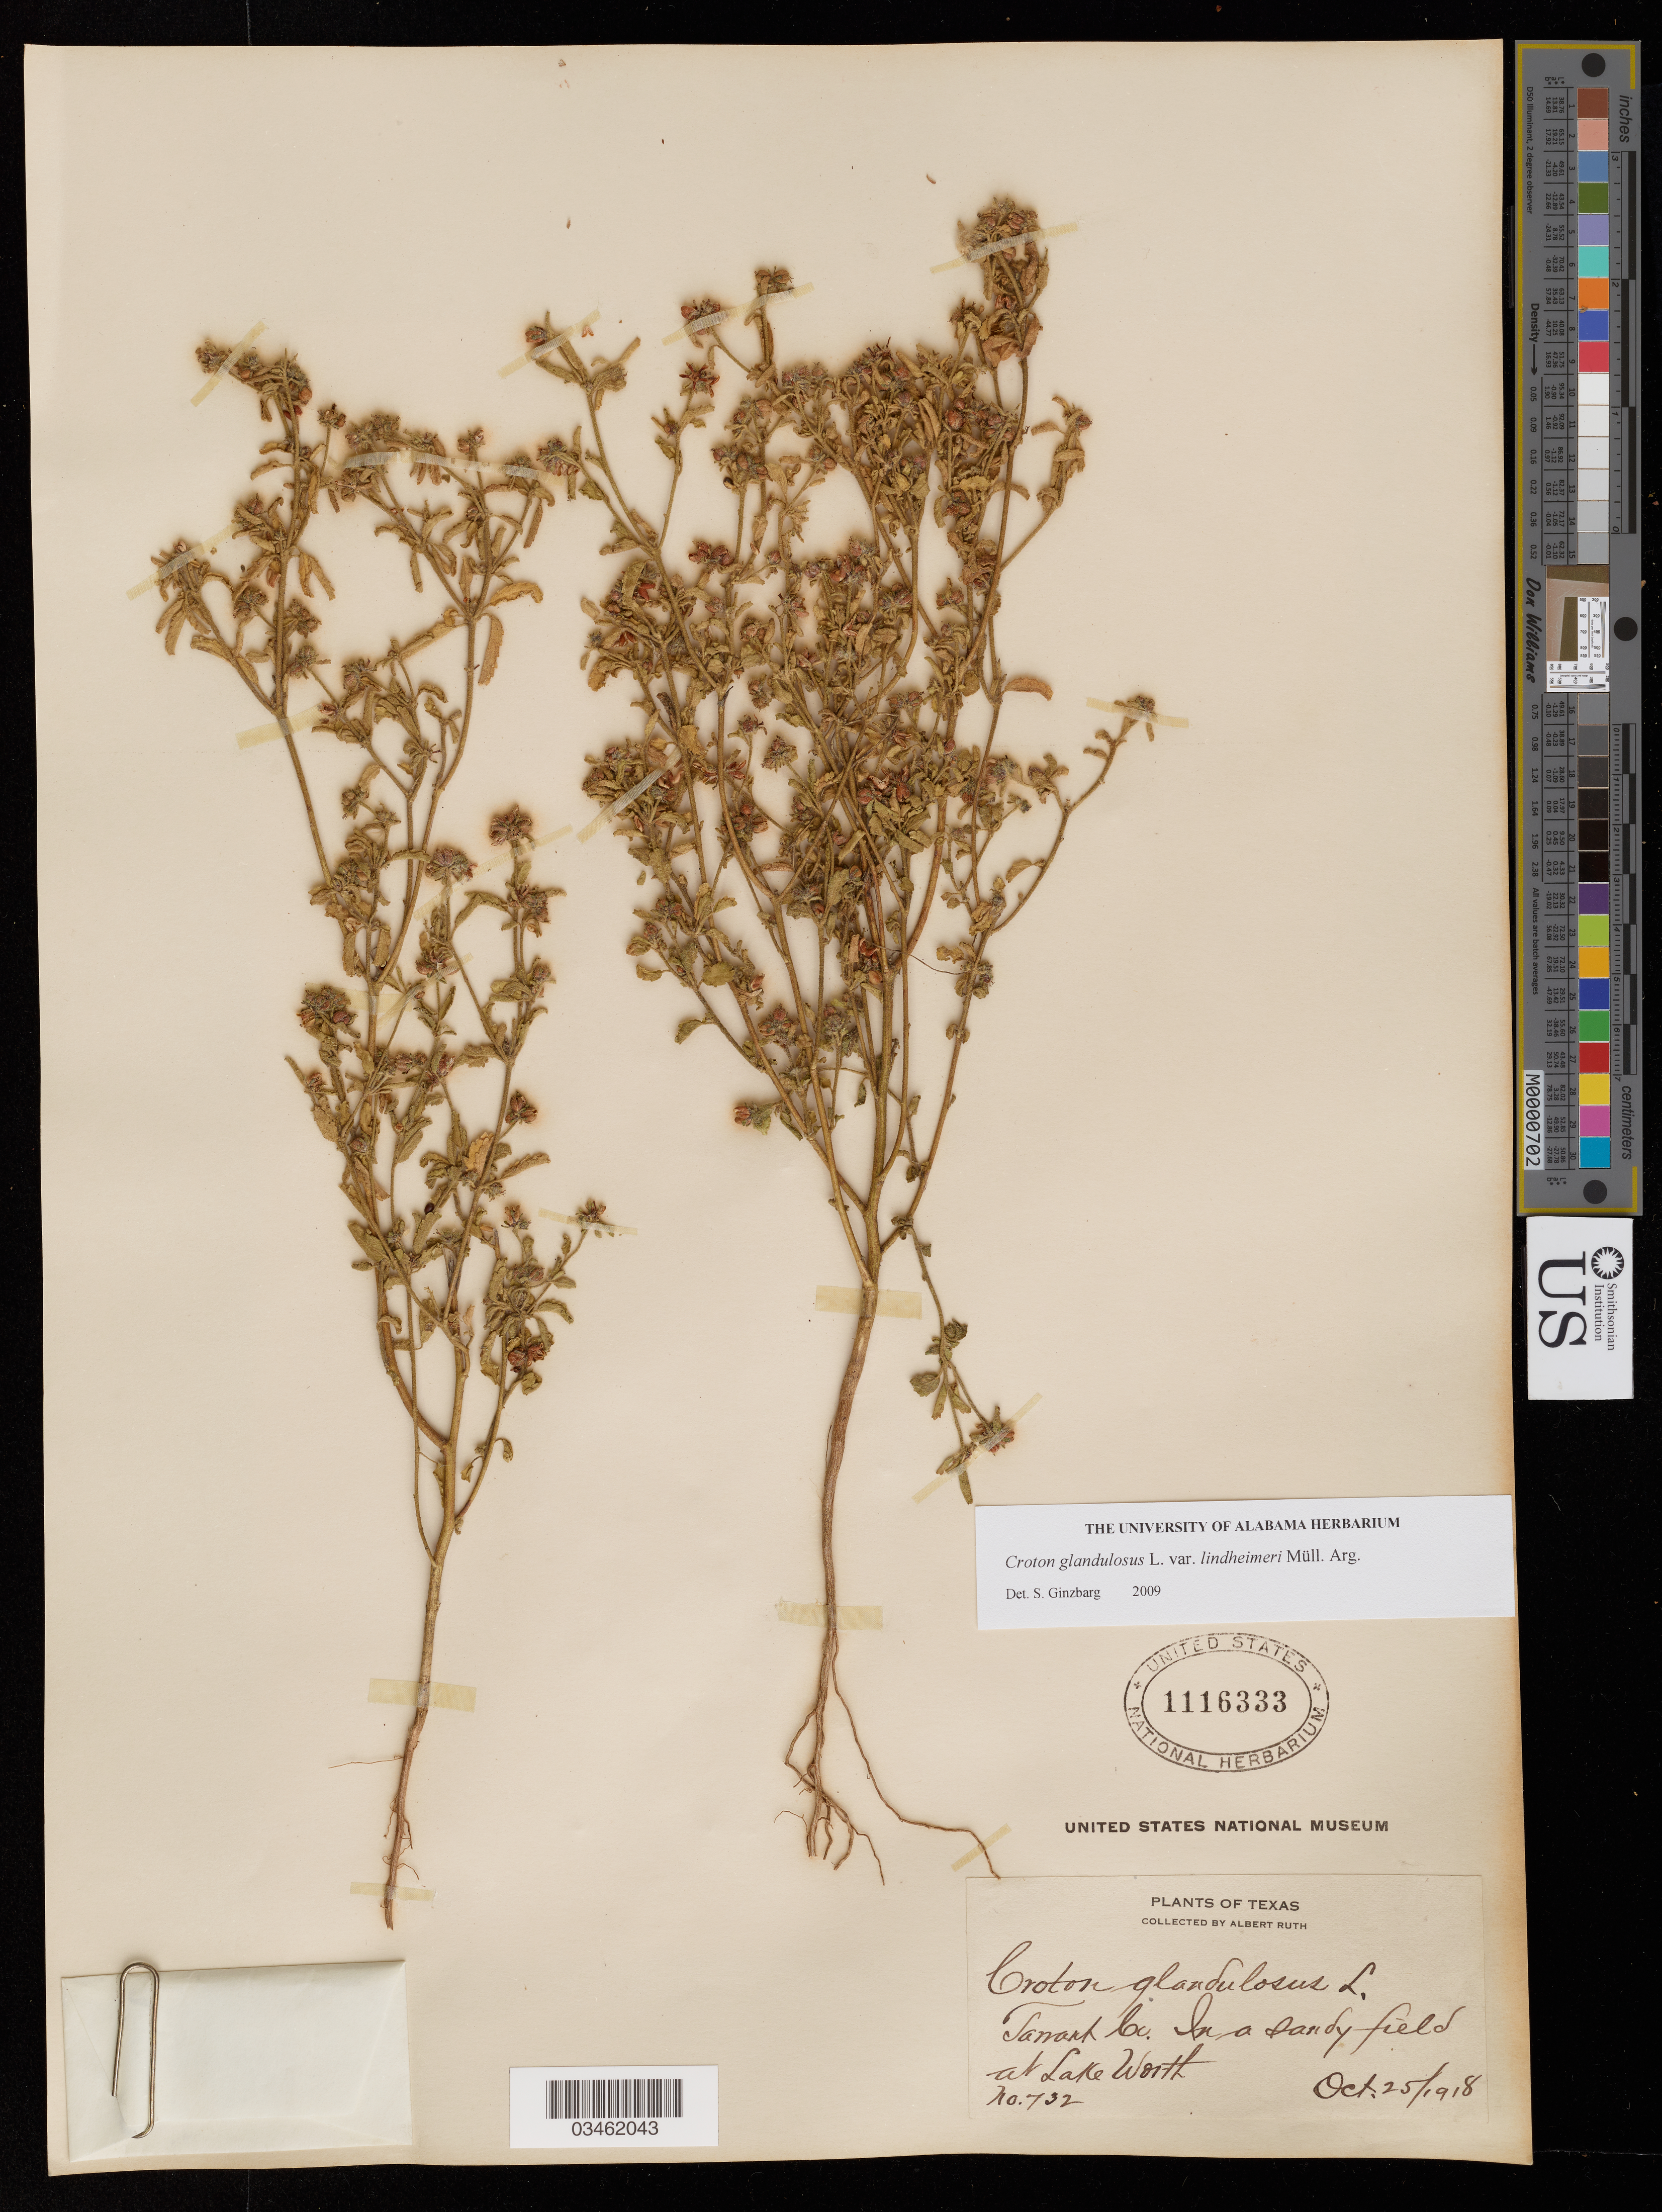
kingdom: Plantae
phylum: Tracheophyta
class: Magnoliopsida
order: Malpighiales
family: Euphorbiaceae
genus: Croton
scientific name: Croton glandulosus var. lindheimeri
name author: Müll. Arg. in DC.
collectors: A. Ruth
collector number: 732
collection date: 1918-10-25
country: United States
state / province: Texas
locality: Sawart* Co. In a sandy field at Lake Worth.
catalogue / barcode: US 1116333